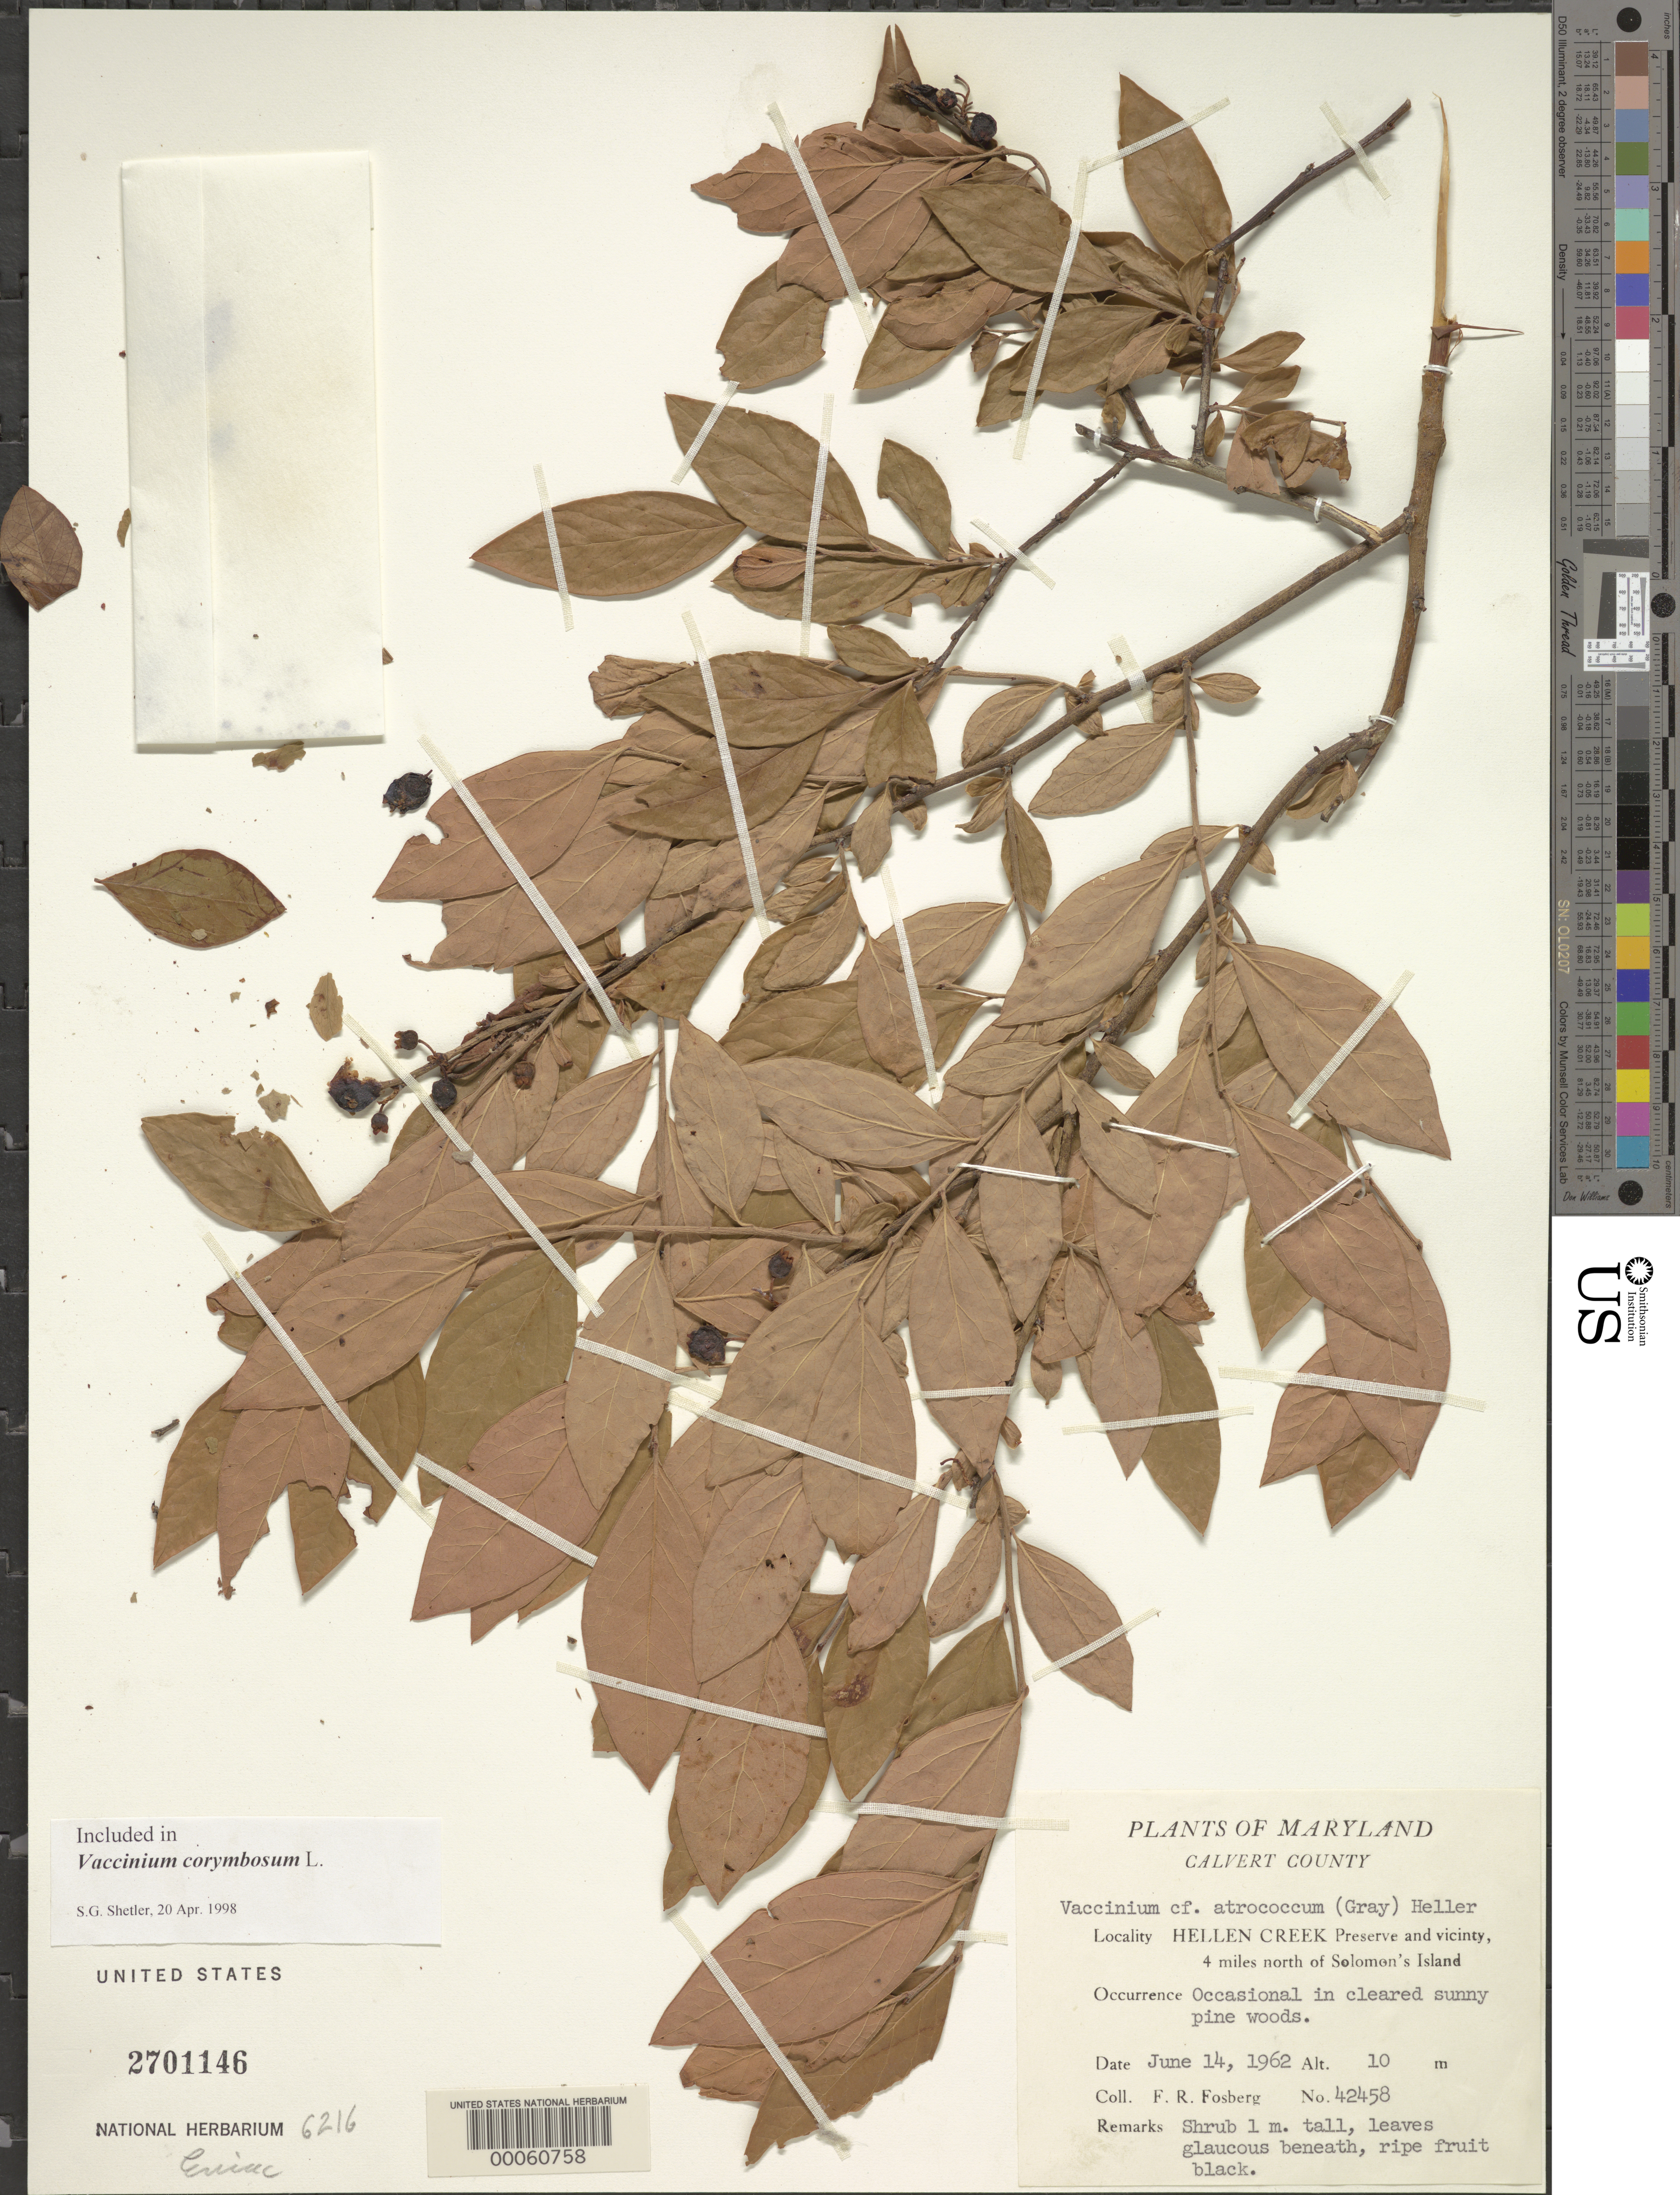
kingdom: Plantae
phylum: Tracheophyta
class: Magnoliopsida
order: Ericales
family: Ericaceae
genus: Vaccinium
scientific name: Vaccinium corymbosum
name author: L.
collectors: F. R. Fosberg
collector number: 42458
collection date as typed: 14 Jun 1962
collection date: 1962-06-14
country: United States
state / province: Maryland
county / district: Calvert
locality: Hellen Creek, 4 mi. N of Solomon's Island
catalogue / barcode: US 2701146